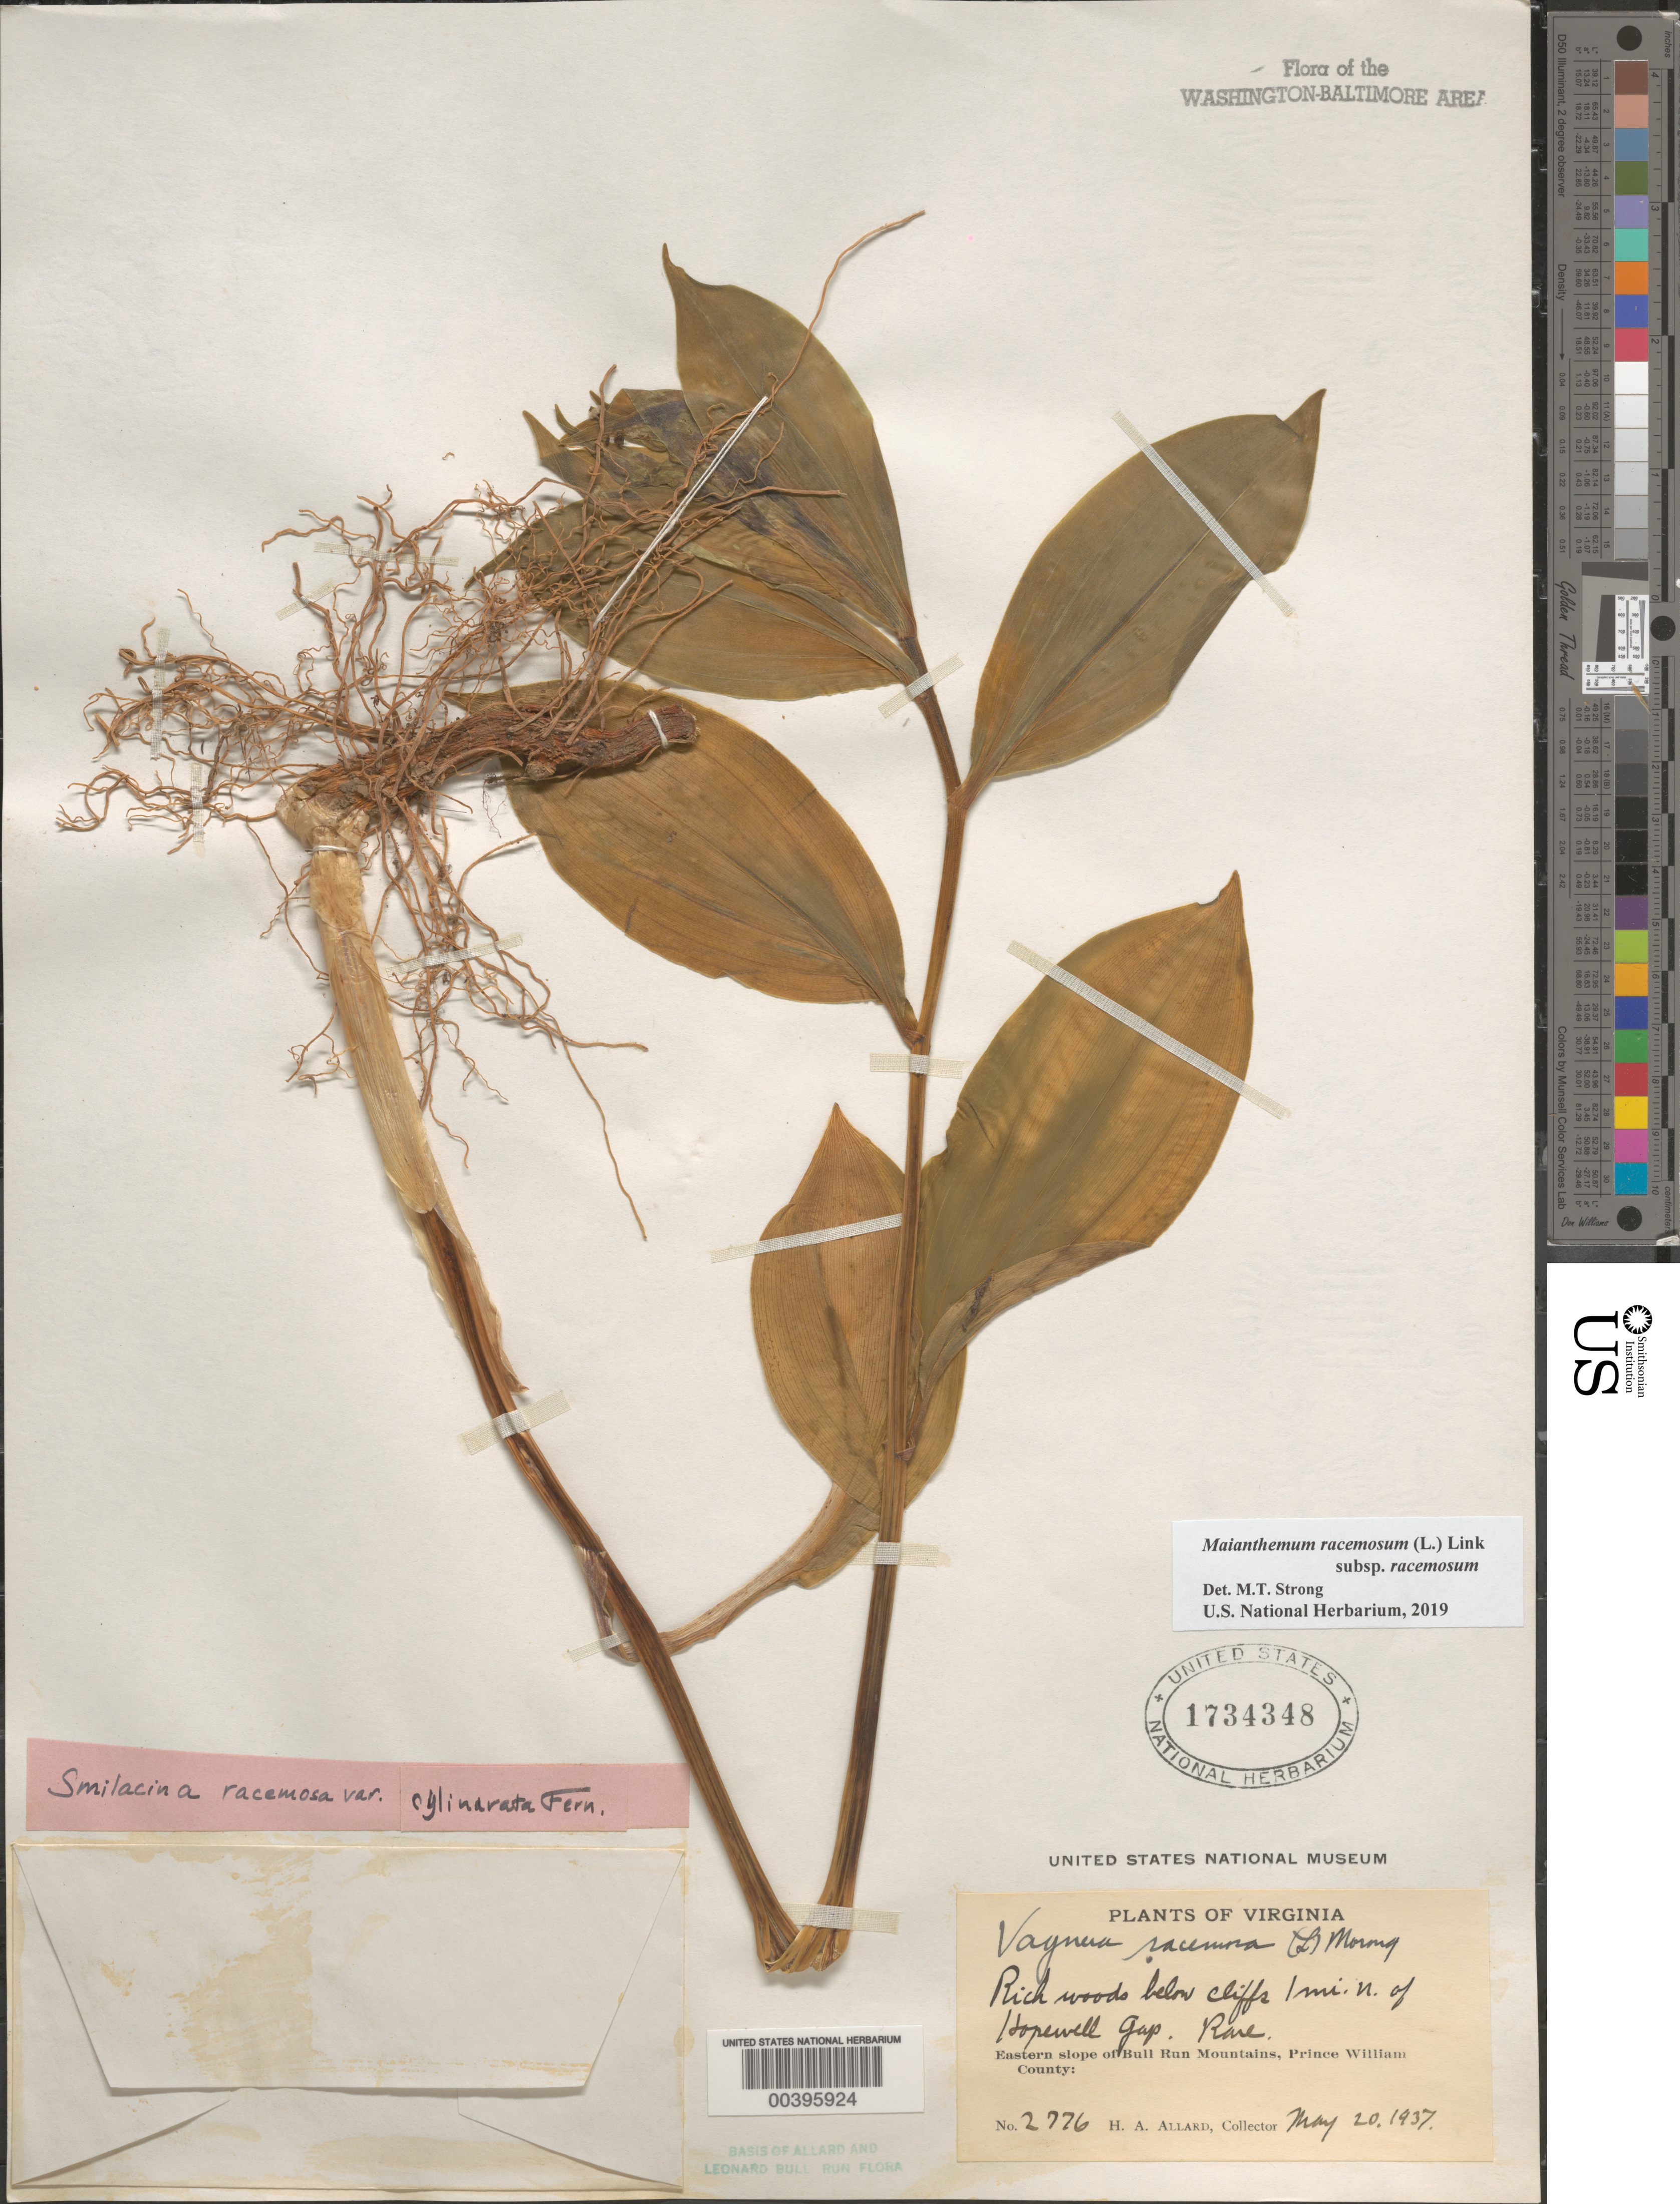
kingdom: Plantae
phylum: Tracheophyta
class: Liliopsida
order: Asparagales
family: Asparagaceae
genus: Maianthemum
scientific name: Maianthemum racemosum subsp. racemosum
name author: (L.) Link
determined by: Strong, Mark T., (BOT), Smithsonian Institution - National Museum of Natural History (UNITED STATES)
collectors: H. A. Allard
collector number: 2776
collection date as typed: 20 May 1937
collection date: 1937-05-20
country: United States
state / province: Virginia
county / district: Prince William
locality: North of Hopwewell Gap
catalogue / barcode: US 1734348